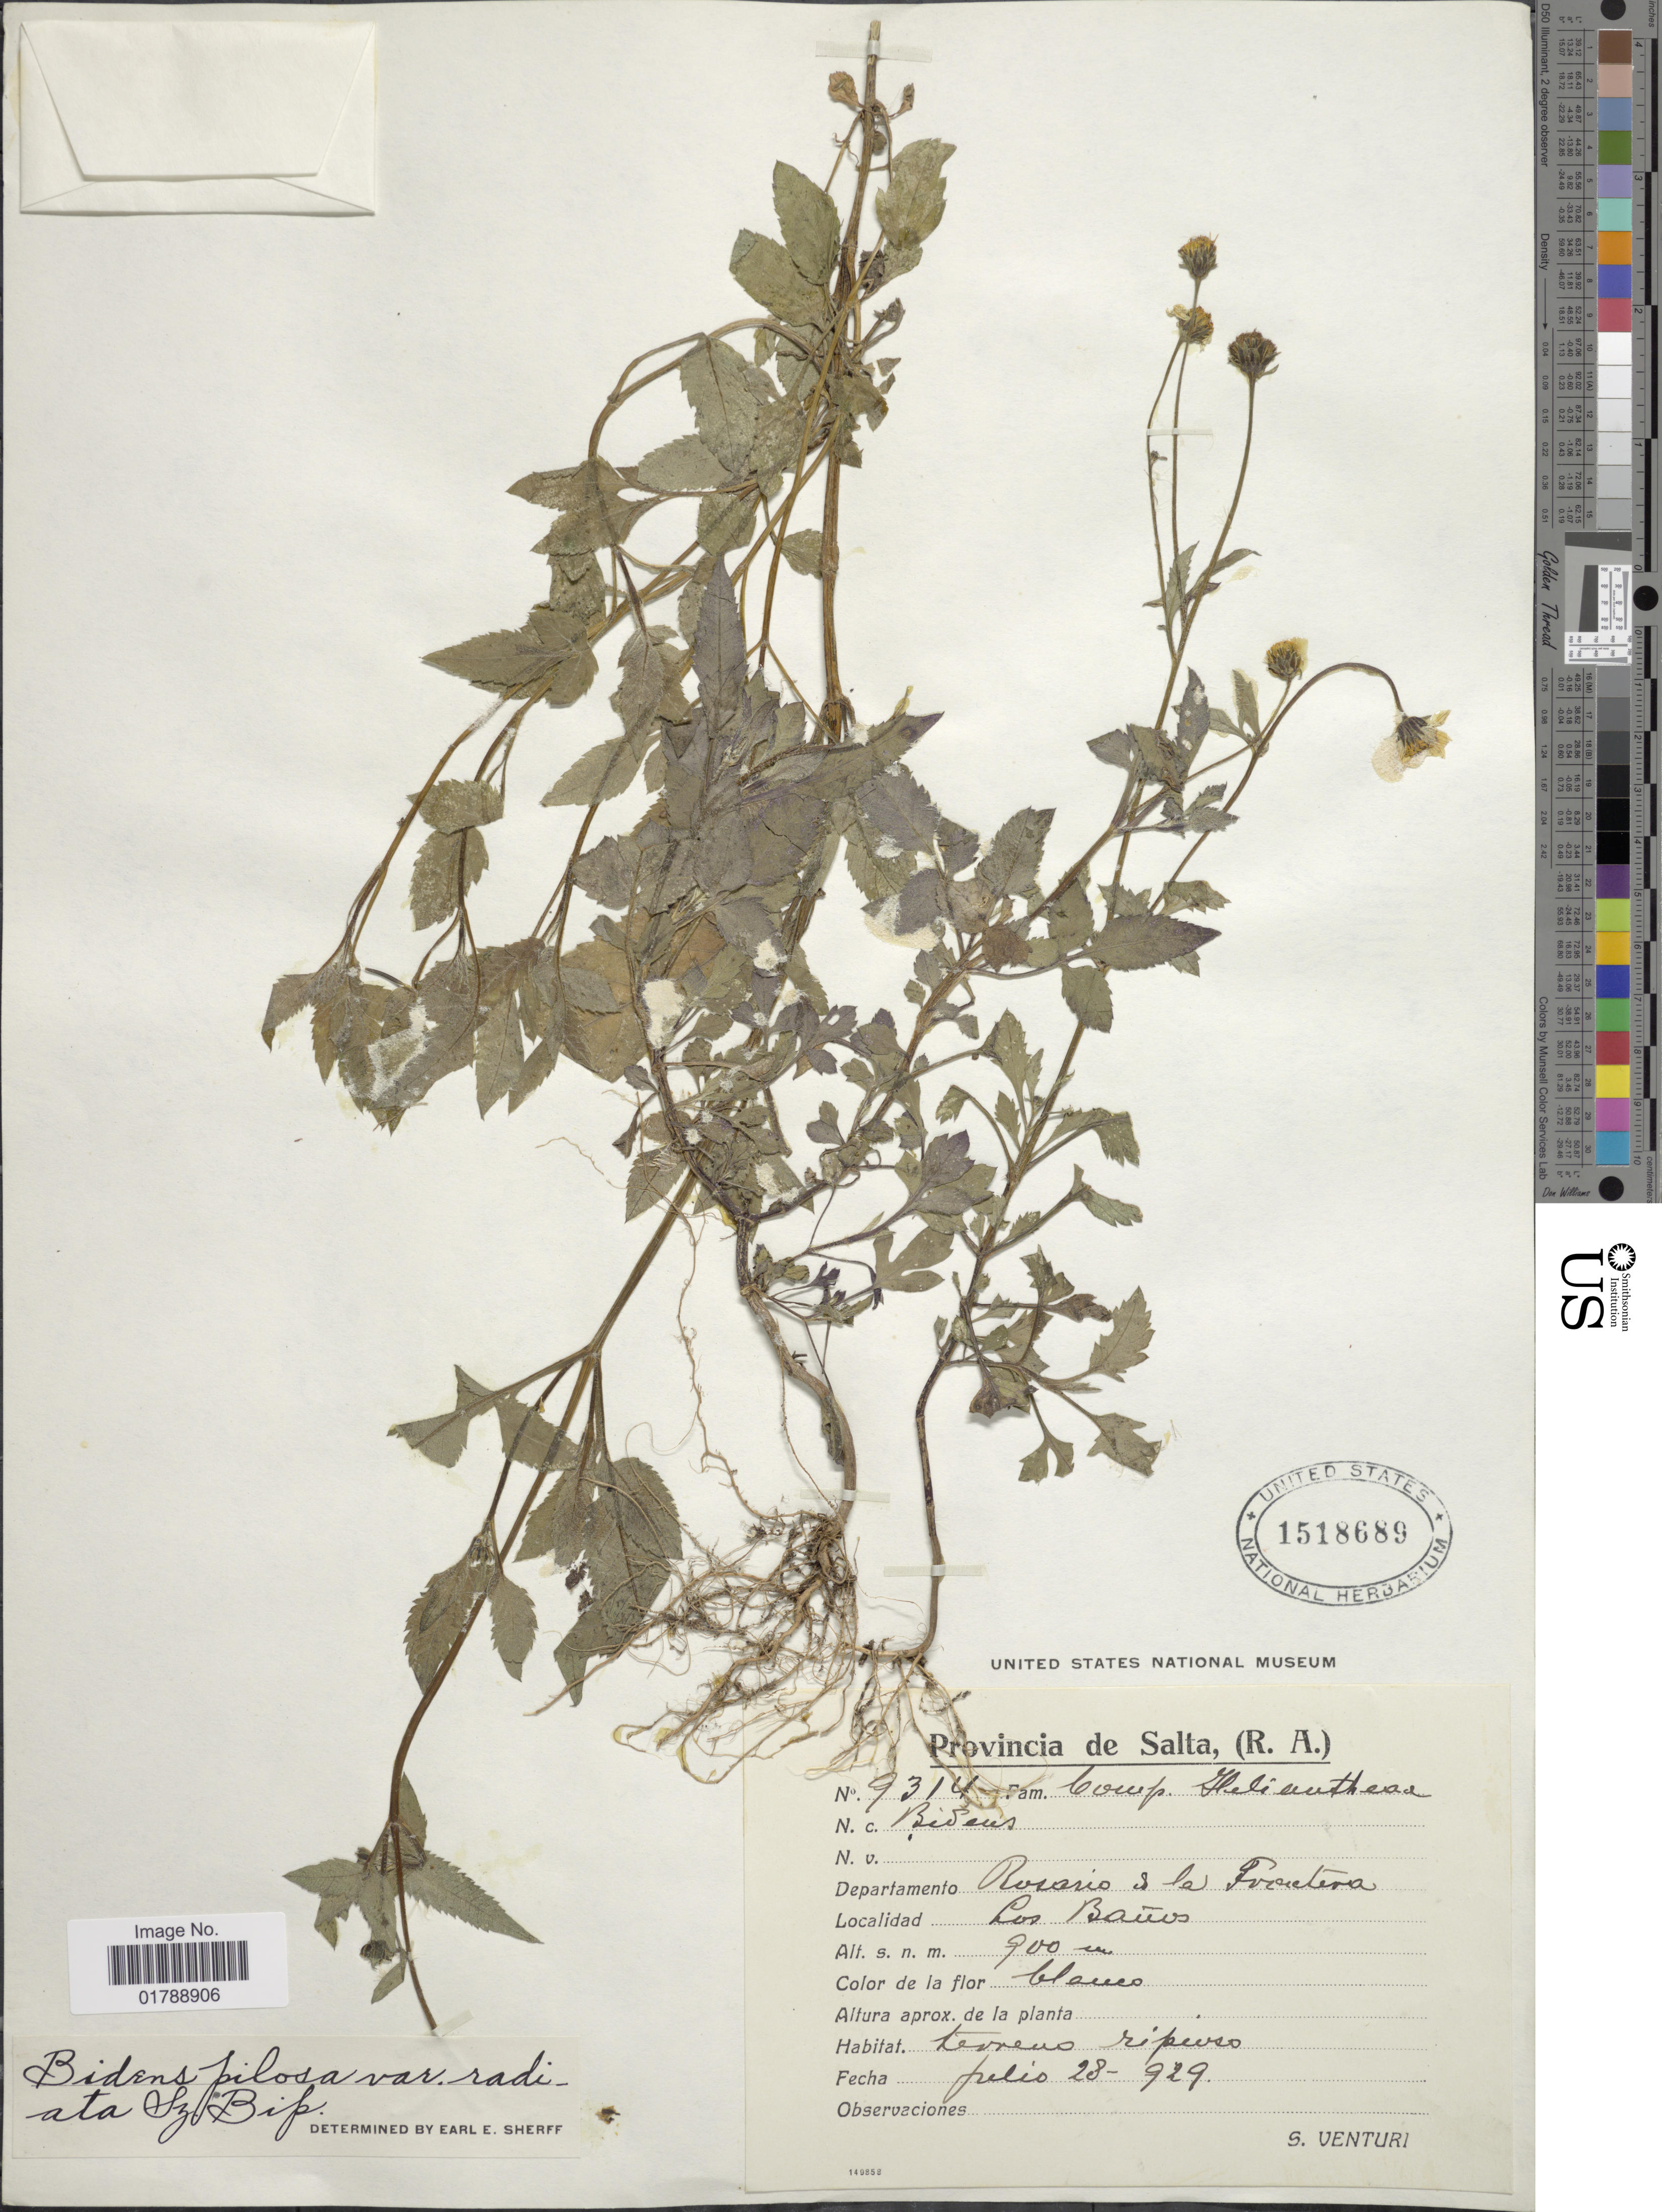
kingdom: Plantae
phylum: Tracheophyta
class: Magnoliopsida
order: Asterales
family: Asteraceae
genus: Bidens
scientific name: Bidens pilosa var. radiata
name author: (Sch. Bip.) J.A. Schmidt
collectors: S. Venturi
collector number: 9314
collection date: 1929-07-28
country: Argentina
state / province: Salta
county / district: Rosario de la Fontera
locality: Los Baños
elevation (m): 900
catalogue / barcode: US 1518689